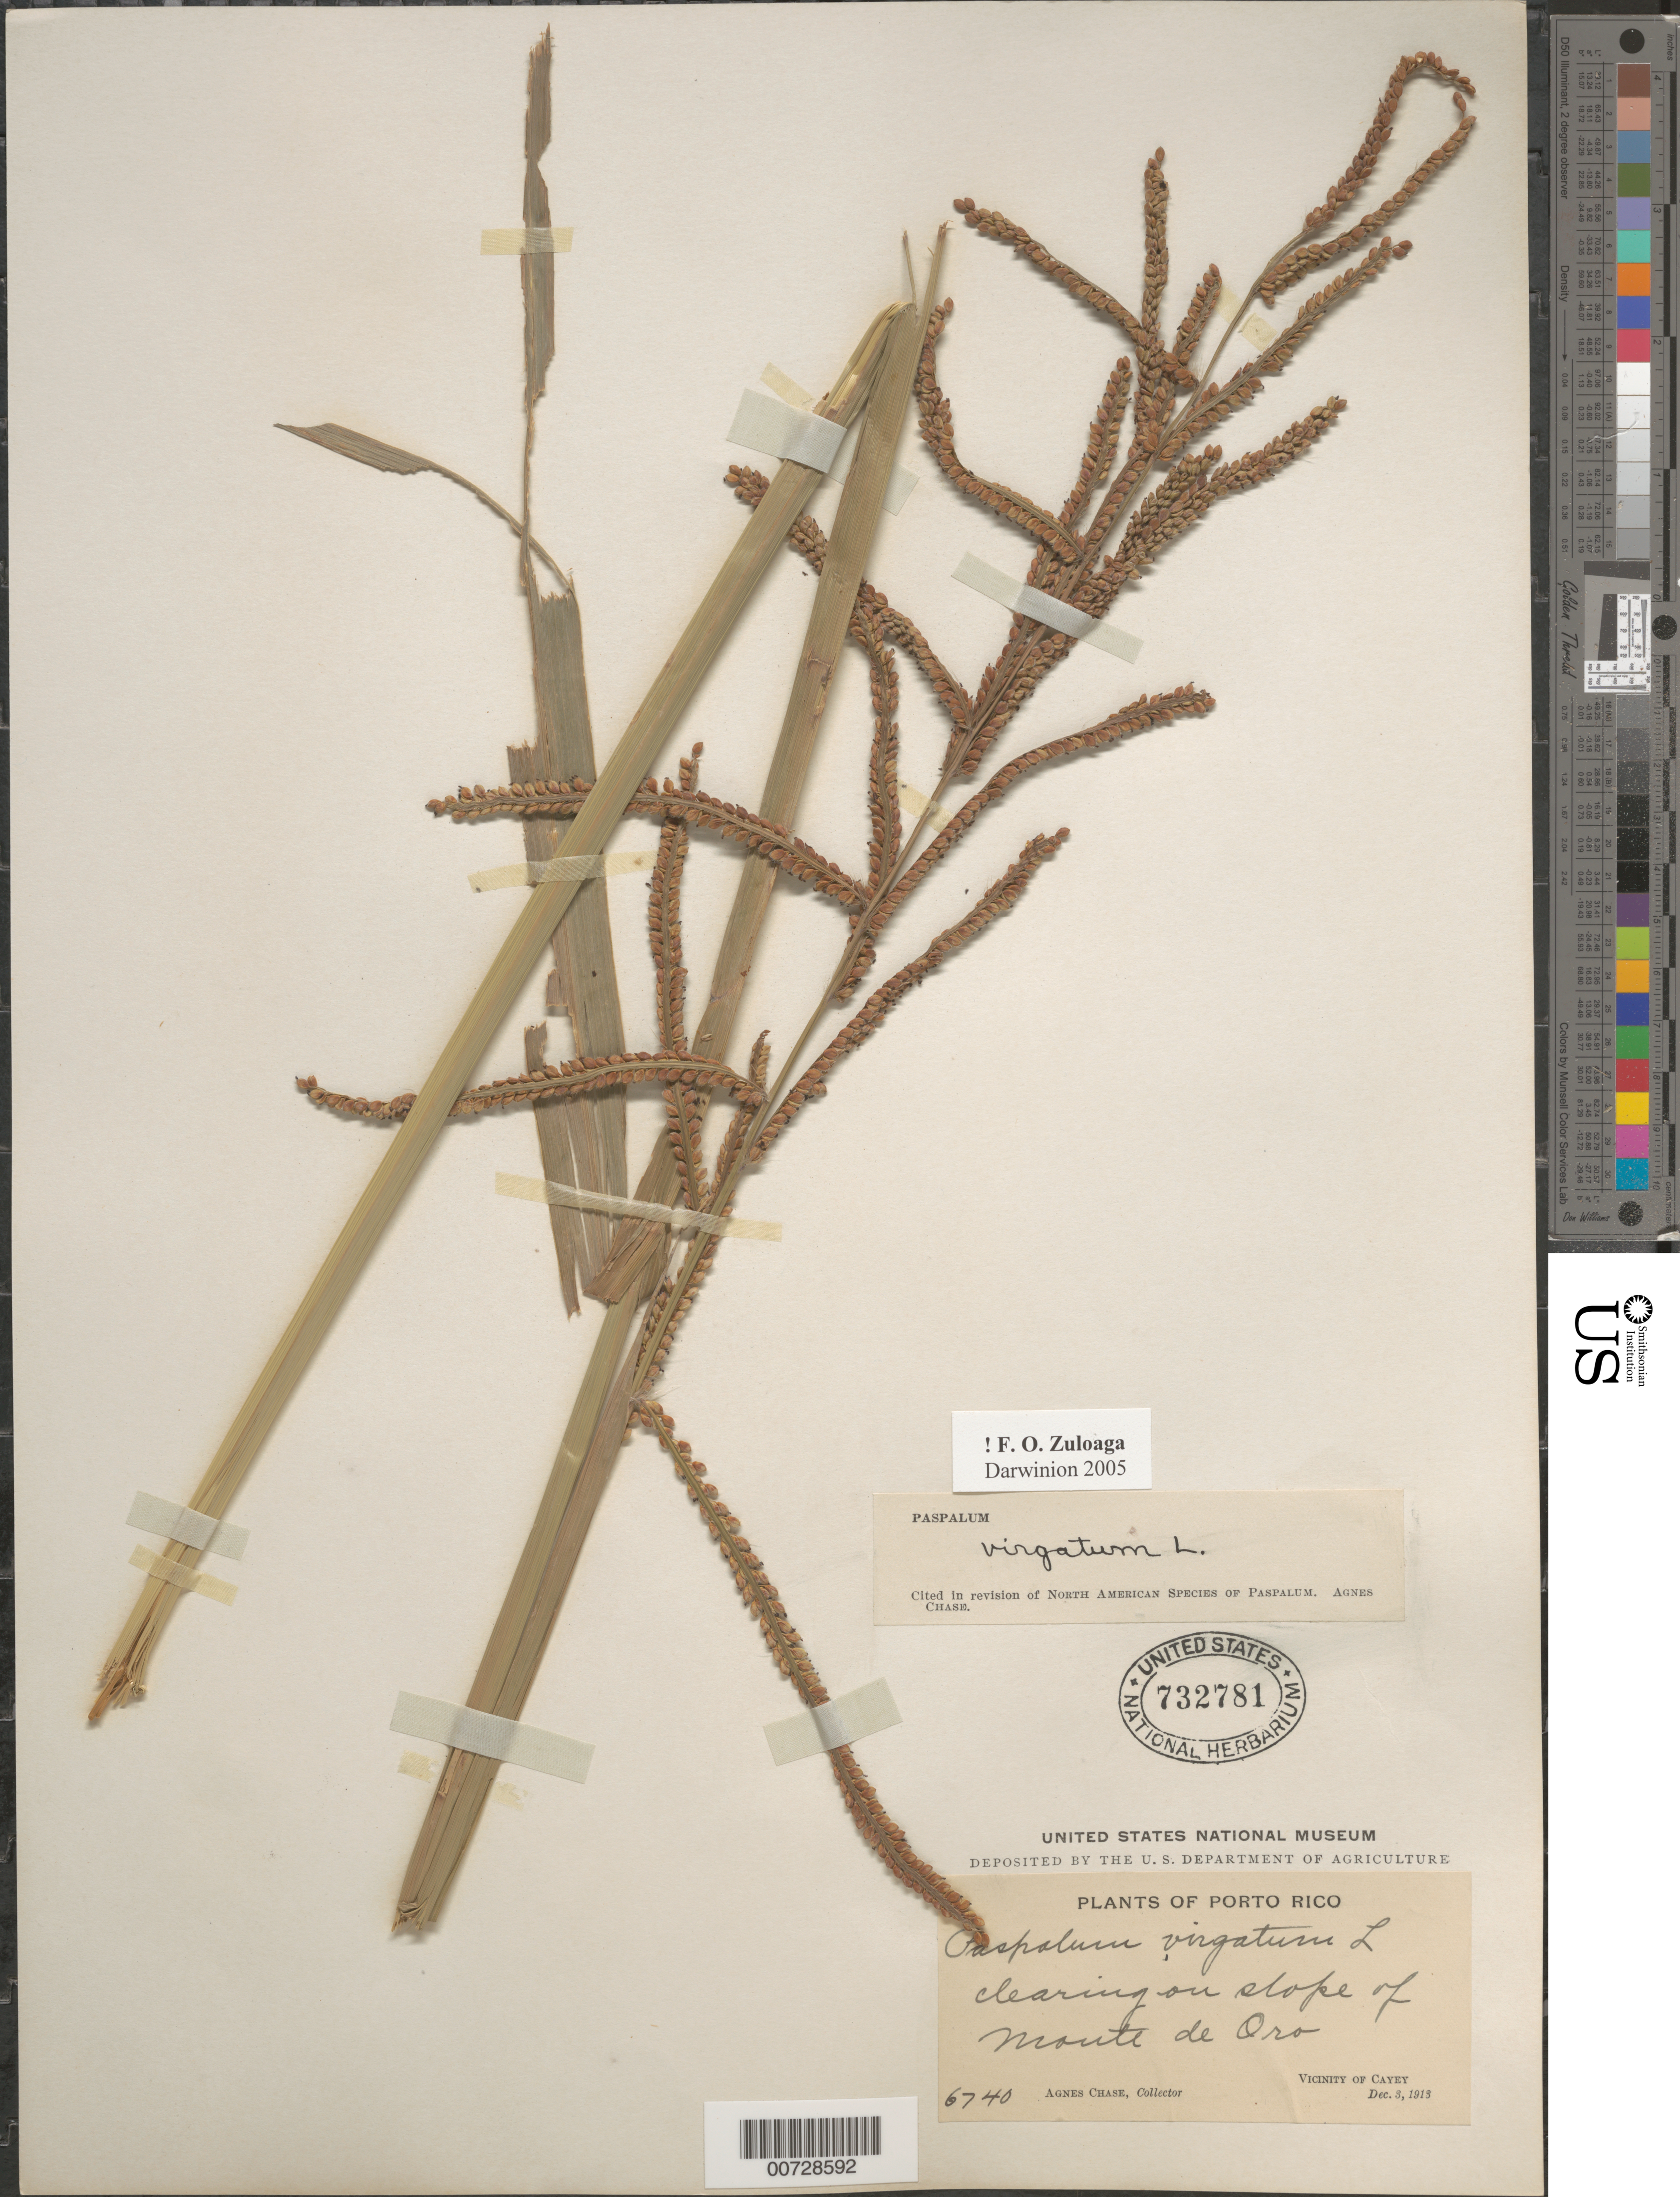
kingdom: Plantae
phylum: Tracheophyta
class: Liliopsida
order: Poales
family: Poaceae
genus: Paspalum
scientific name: Paspalum virgatum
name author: L.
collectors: A. Chase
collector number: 6740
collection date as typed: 03 Dec 1913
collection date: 1913-12-03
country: Puerto Rico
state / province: Cayey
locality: Monte de Oro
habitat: Clearing on slope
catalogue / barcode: US 732781